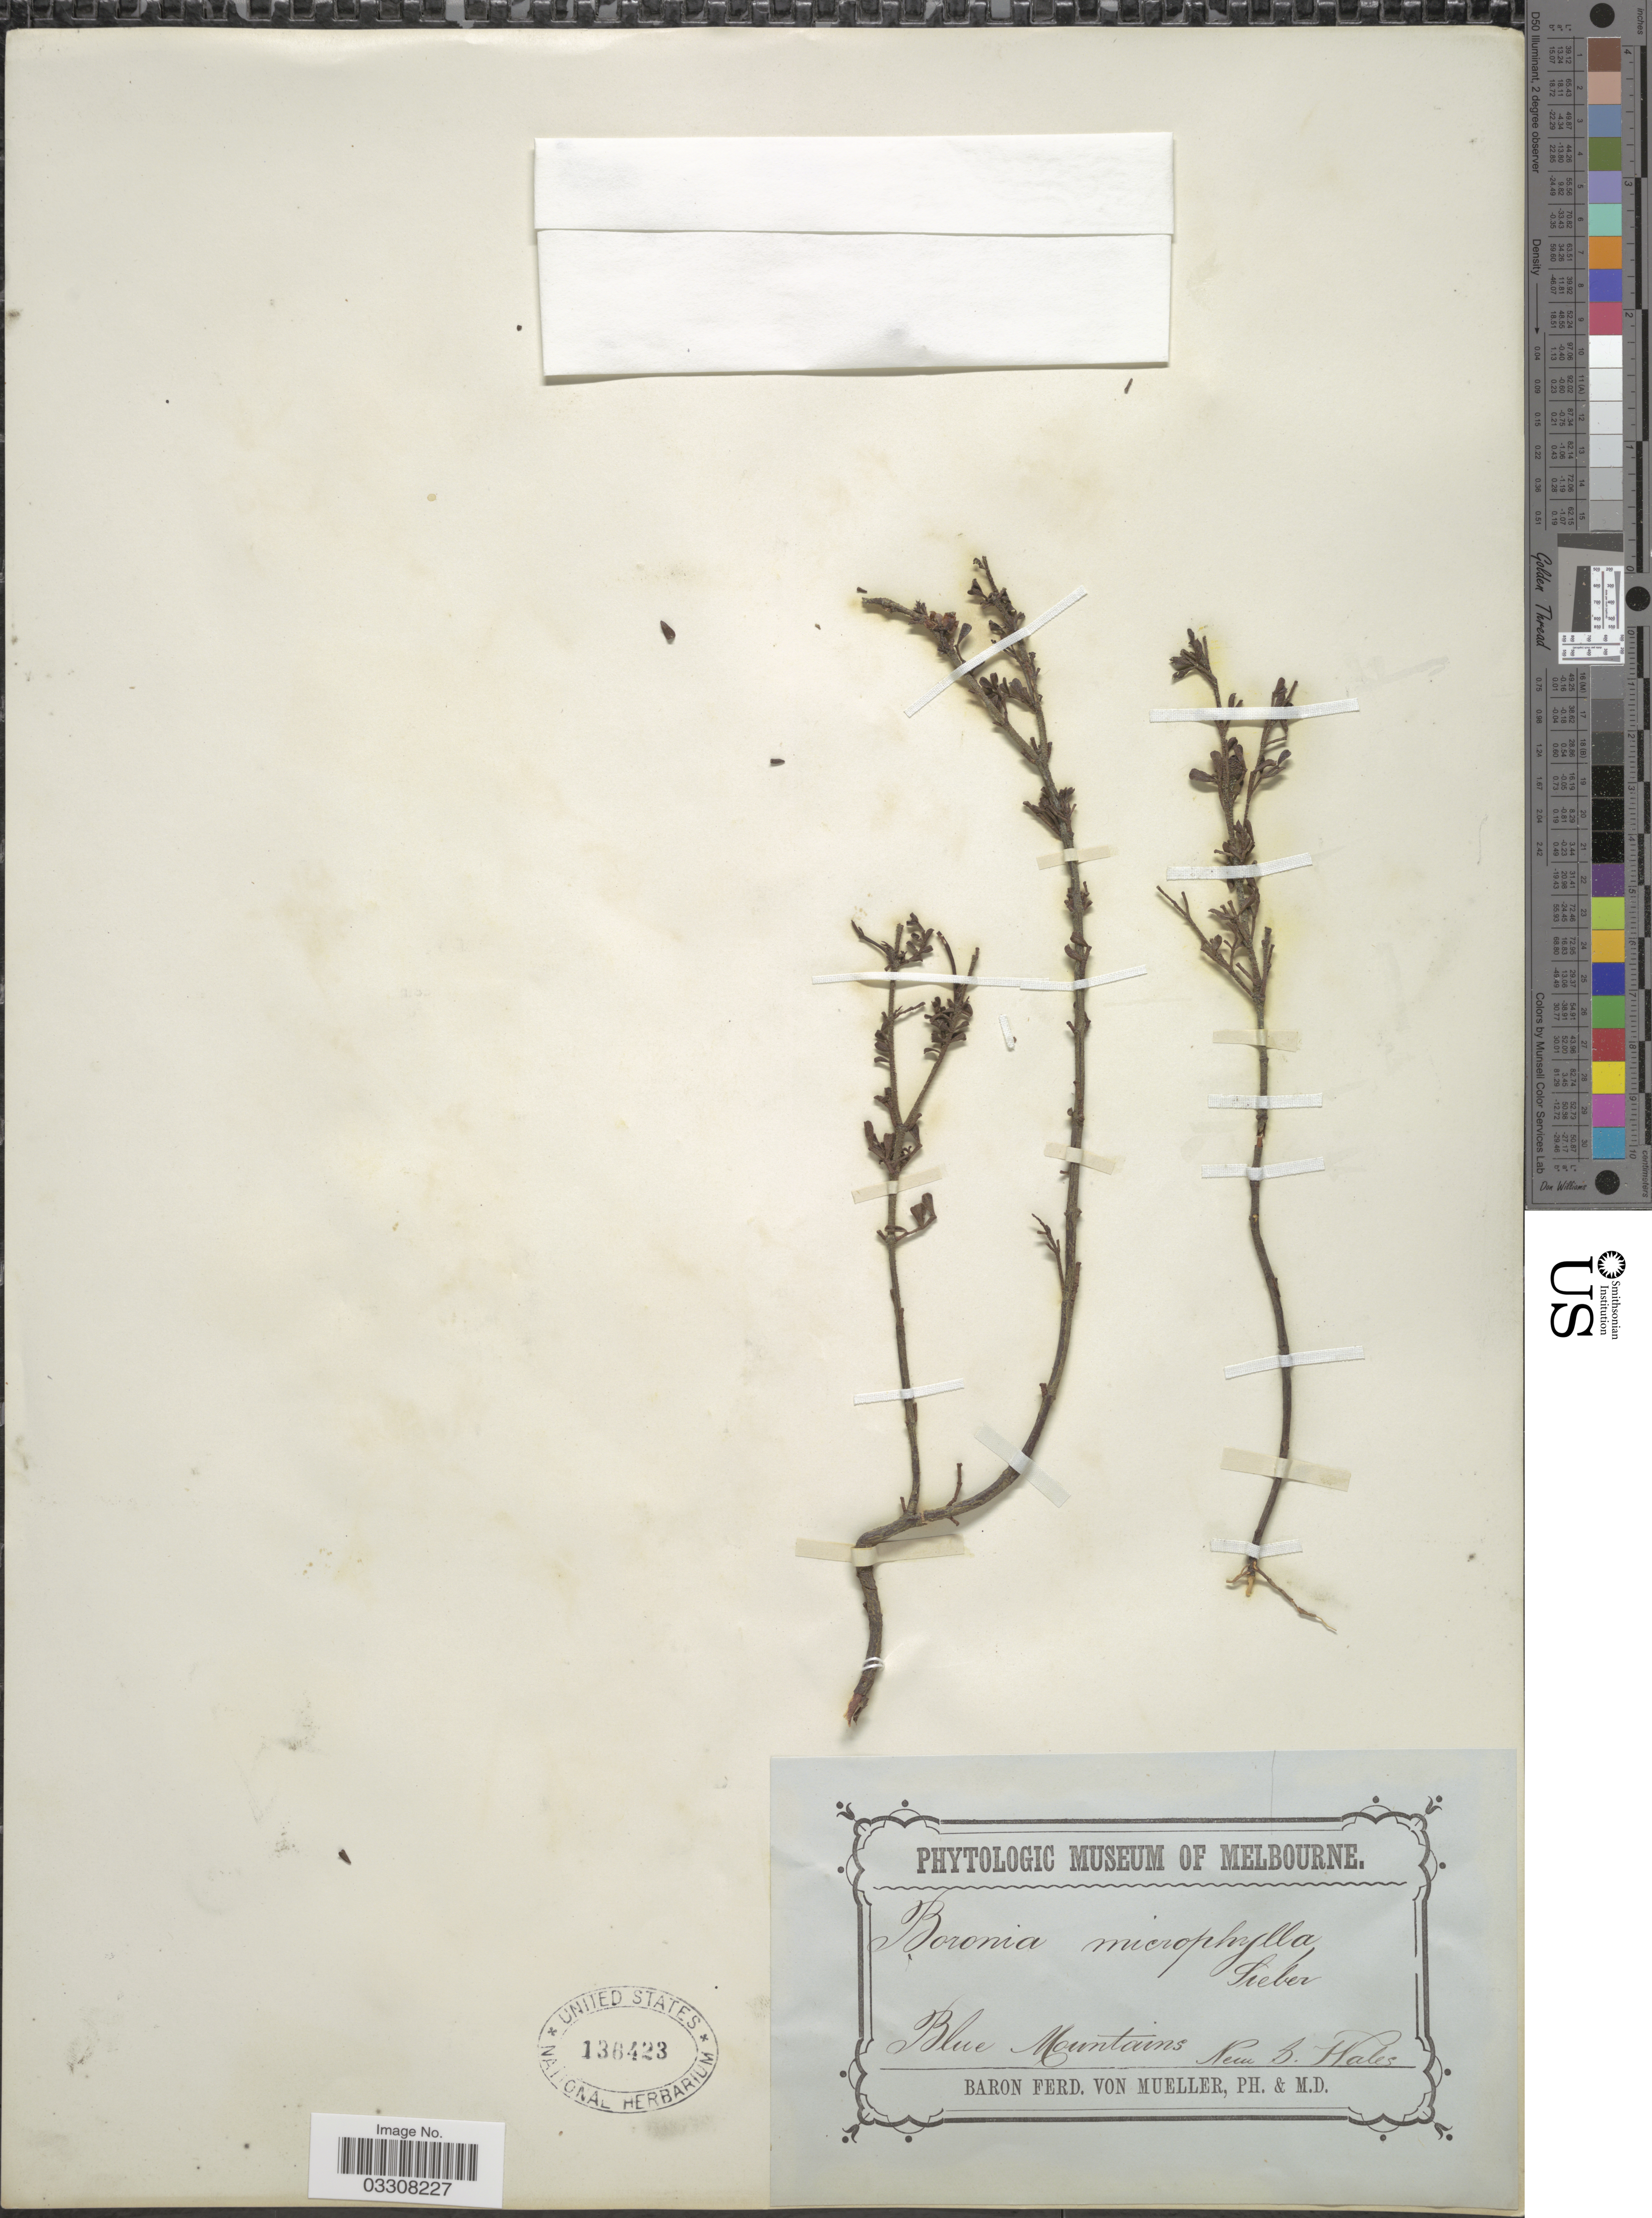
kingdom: Plantae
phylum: Tracheophyta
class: Magnoliopsida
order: Sapindales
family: Rutaceae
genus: Boronia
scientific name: Boronia microphylla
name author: Sieber ex Rchb.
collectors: F. Mueller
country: Australia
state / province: New South Wales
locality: Blue Mountains.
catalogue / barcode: US 136423